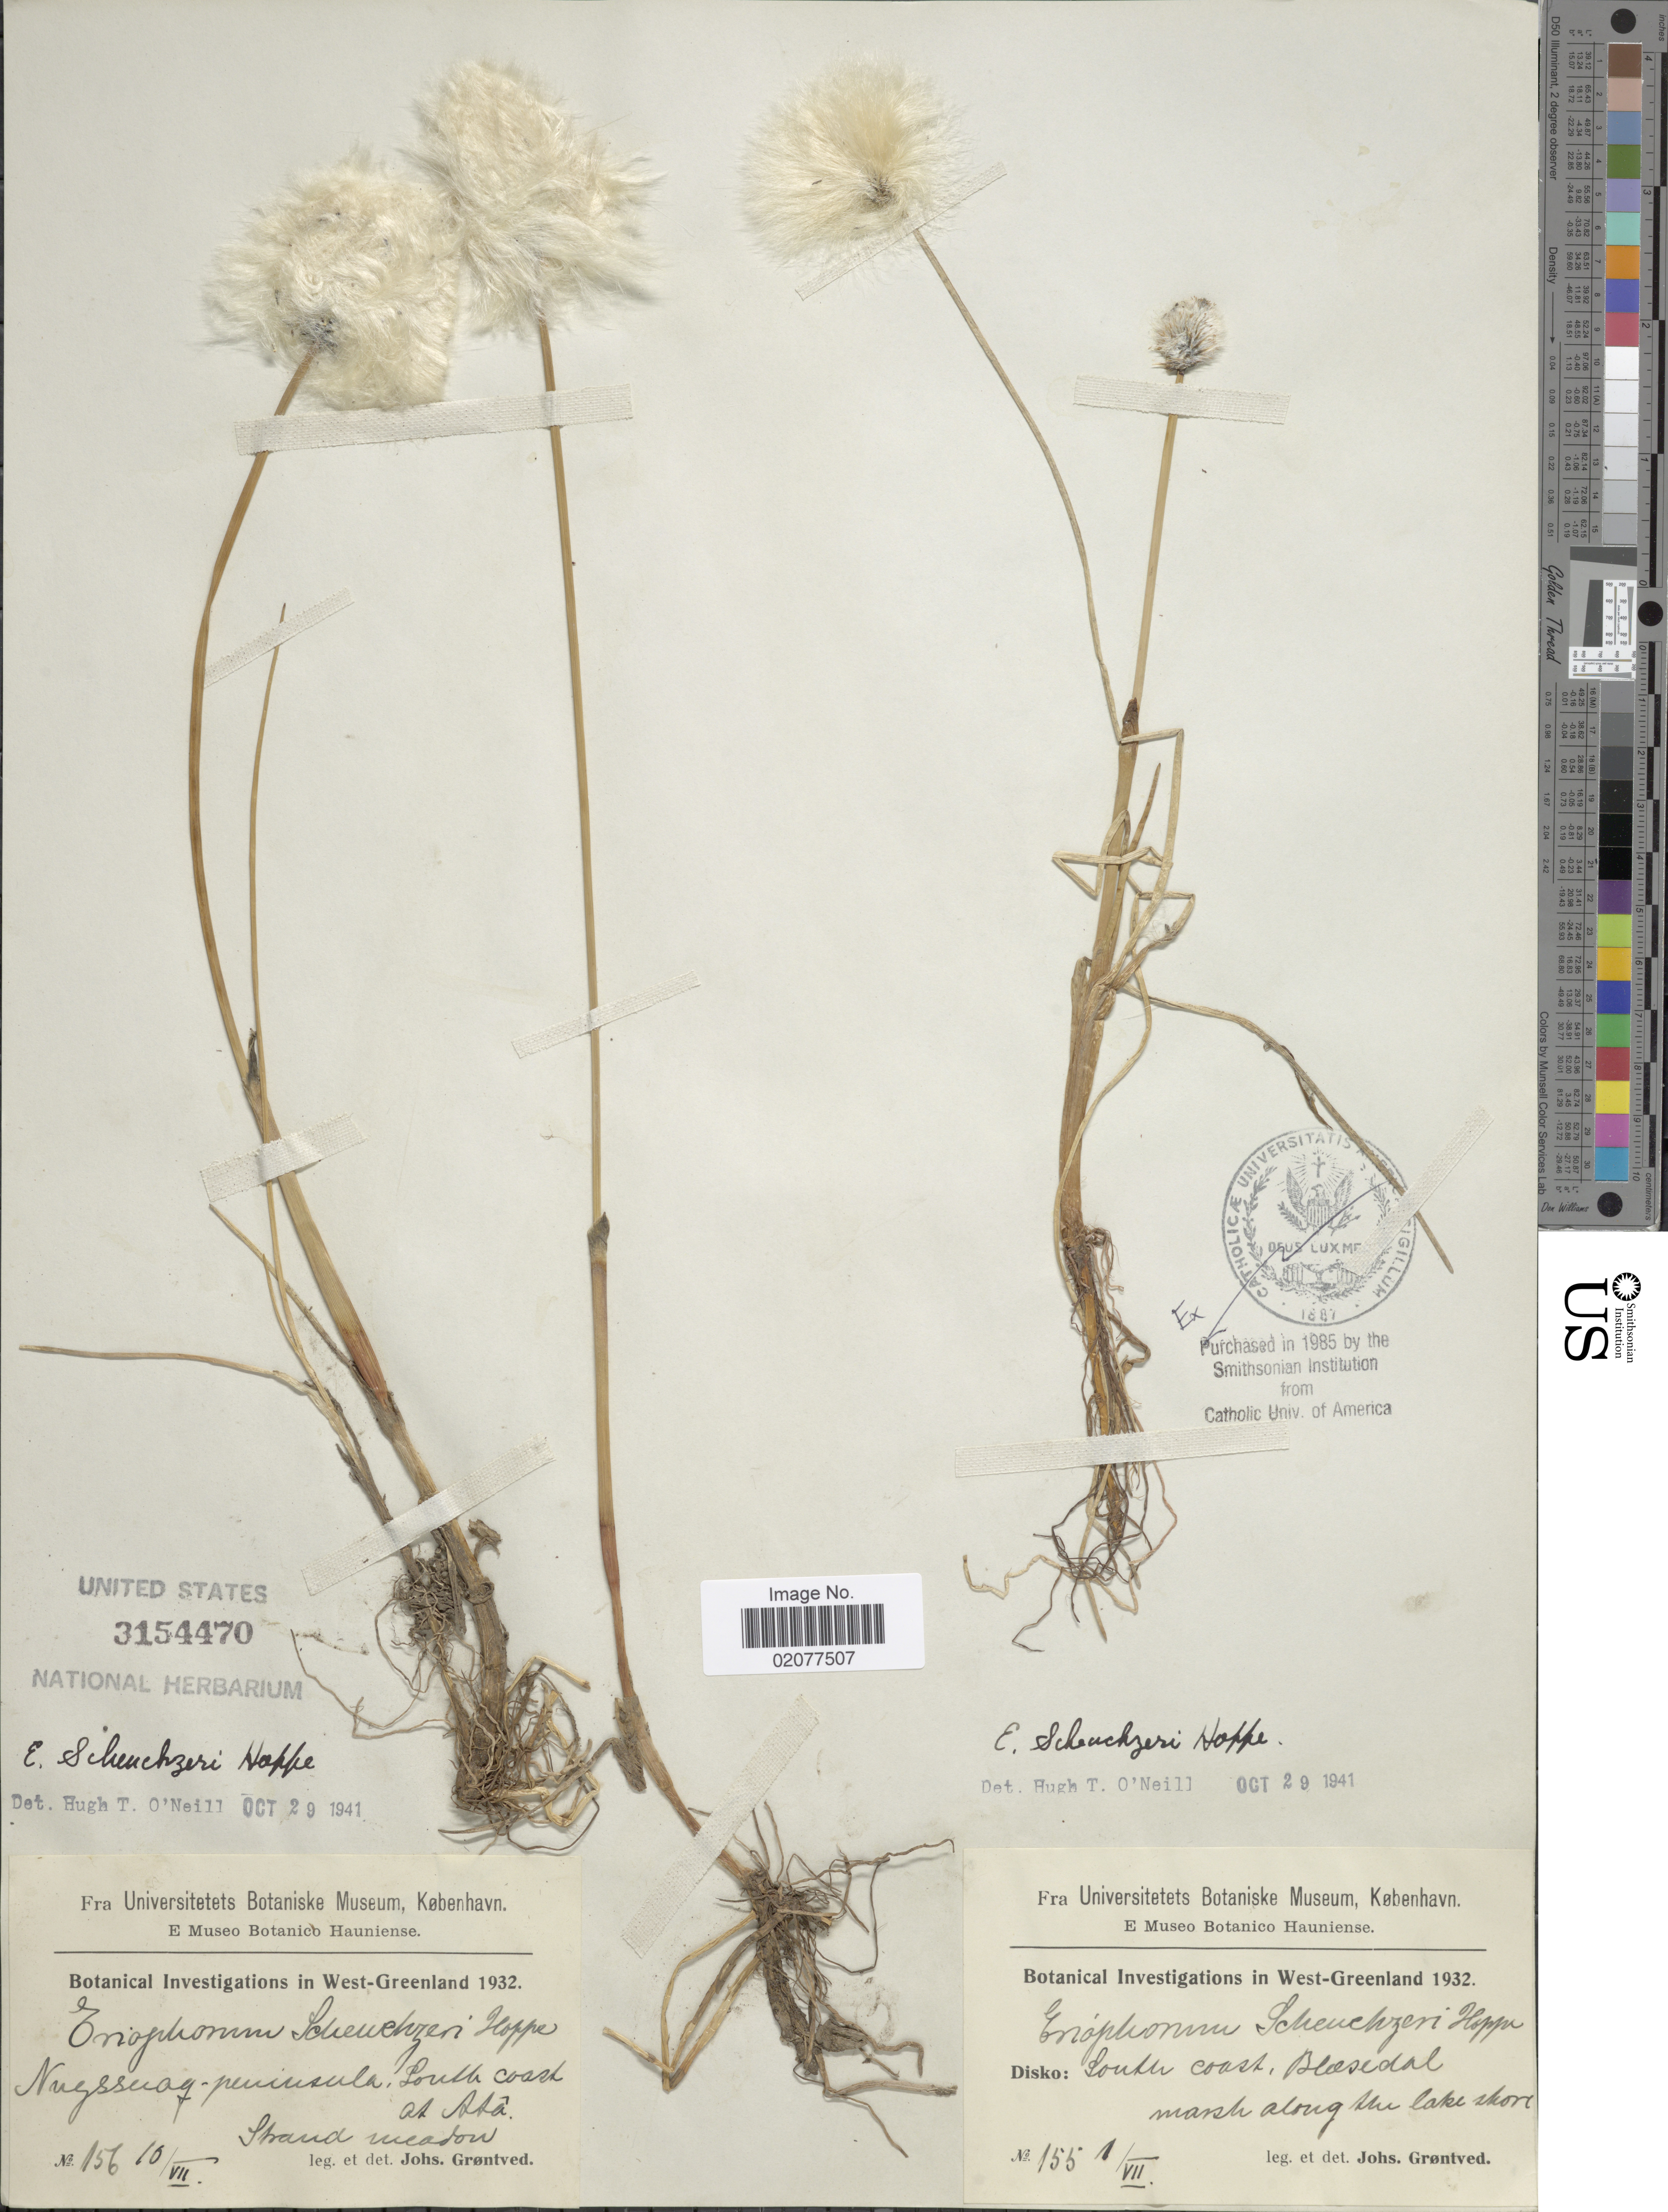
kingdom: Plantae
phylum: Tracheophyta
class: Liliopsida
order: Poales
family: Cyperaceae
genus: Eriophorum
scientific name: Eriophorum scheuchzeri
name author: Hoppe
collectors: J. Gröntved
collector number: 156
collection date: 1932-07-10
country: Greenland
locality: Disko: South coast, Blasedal marsh along the lake shore. West Greenland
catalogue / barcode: US 3154470-2